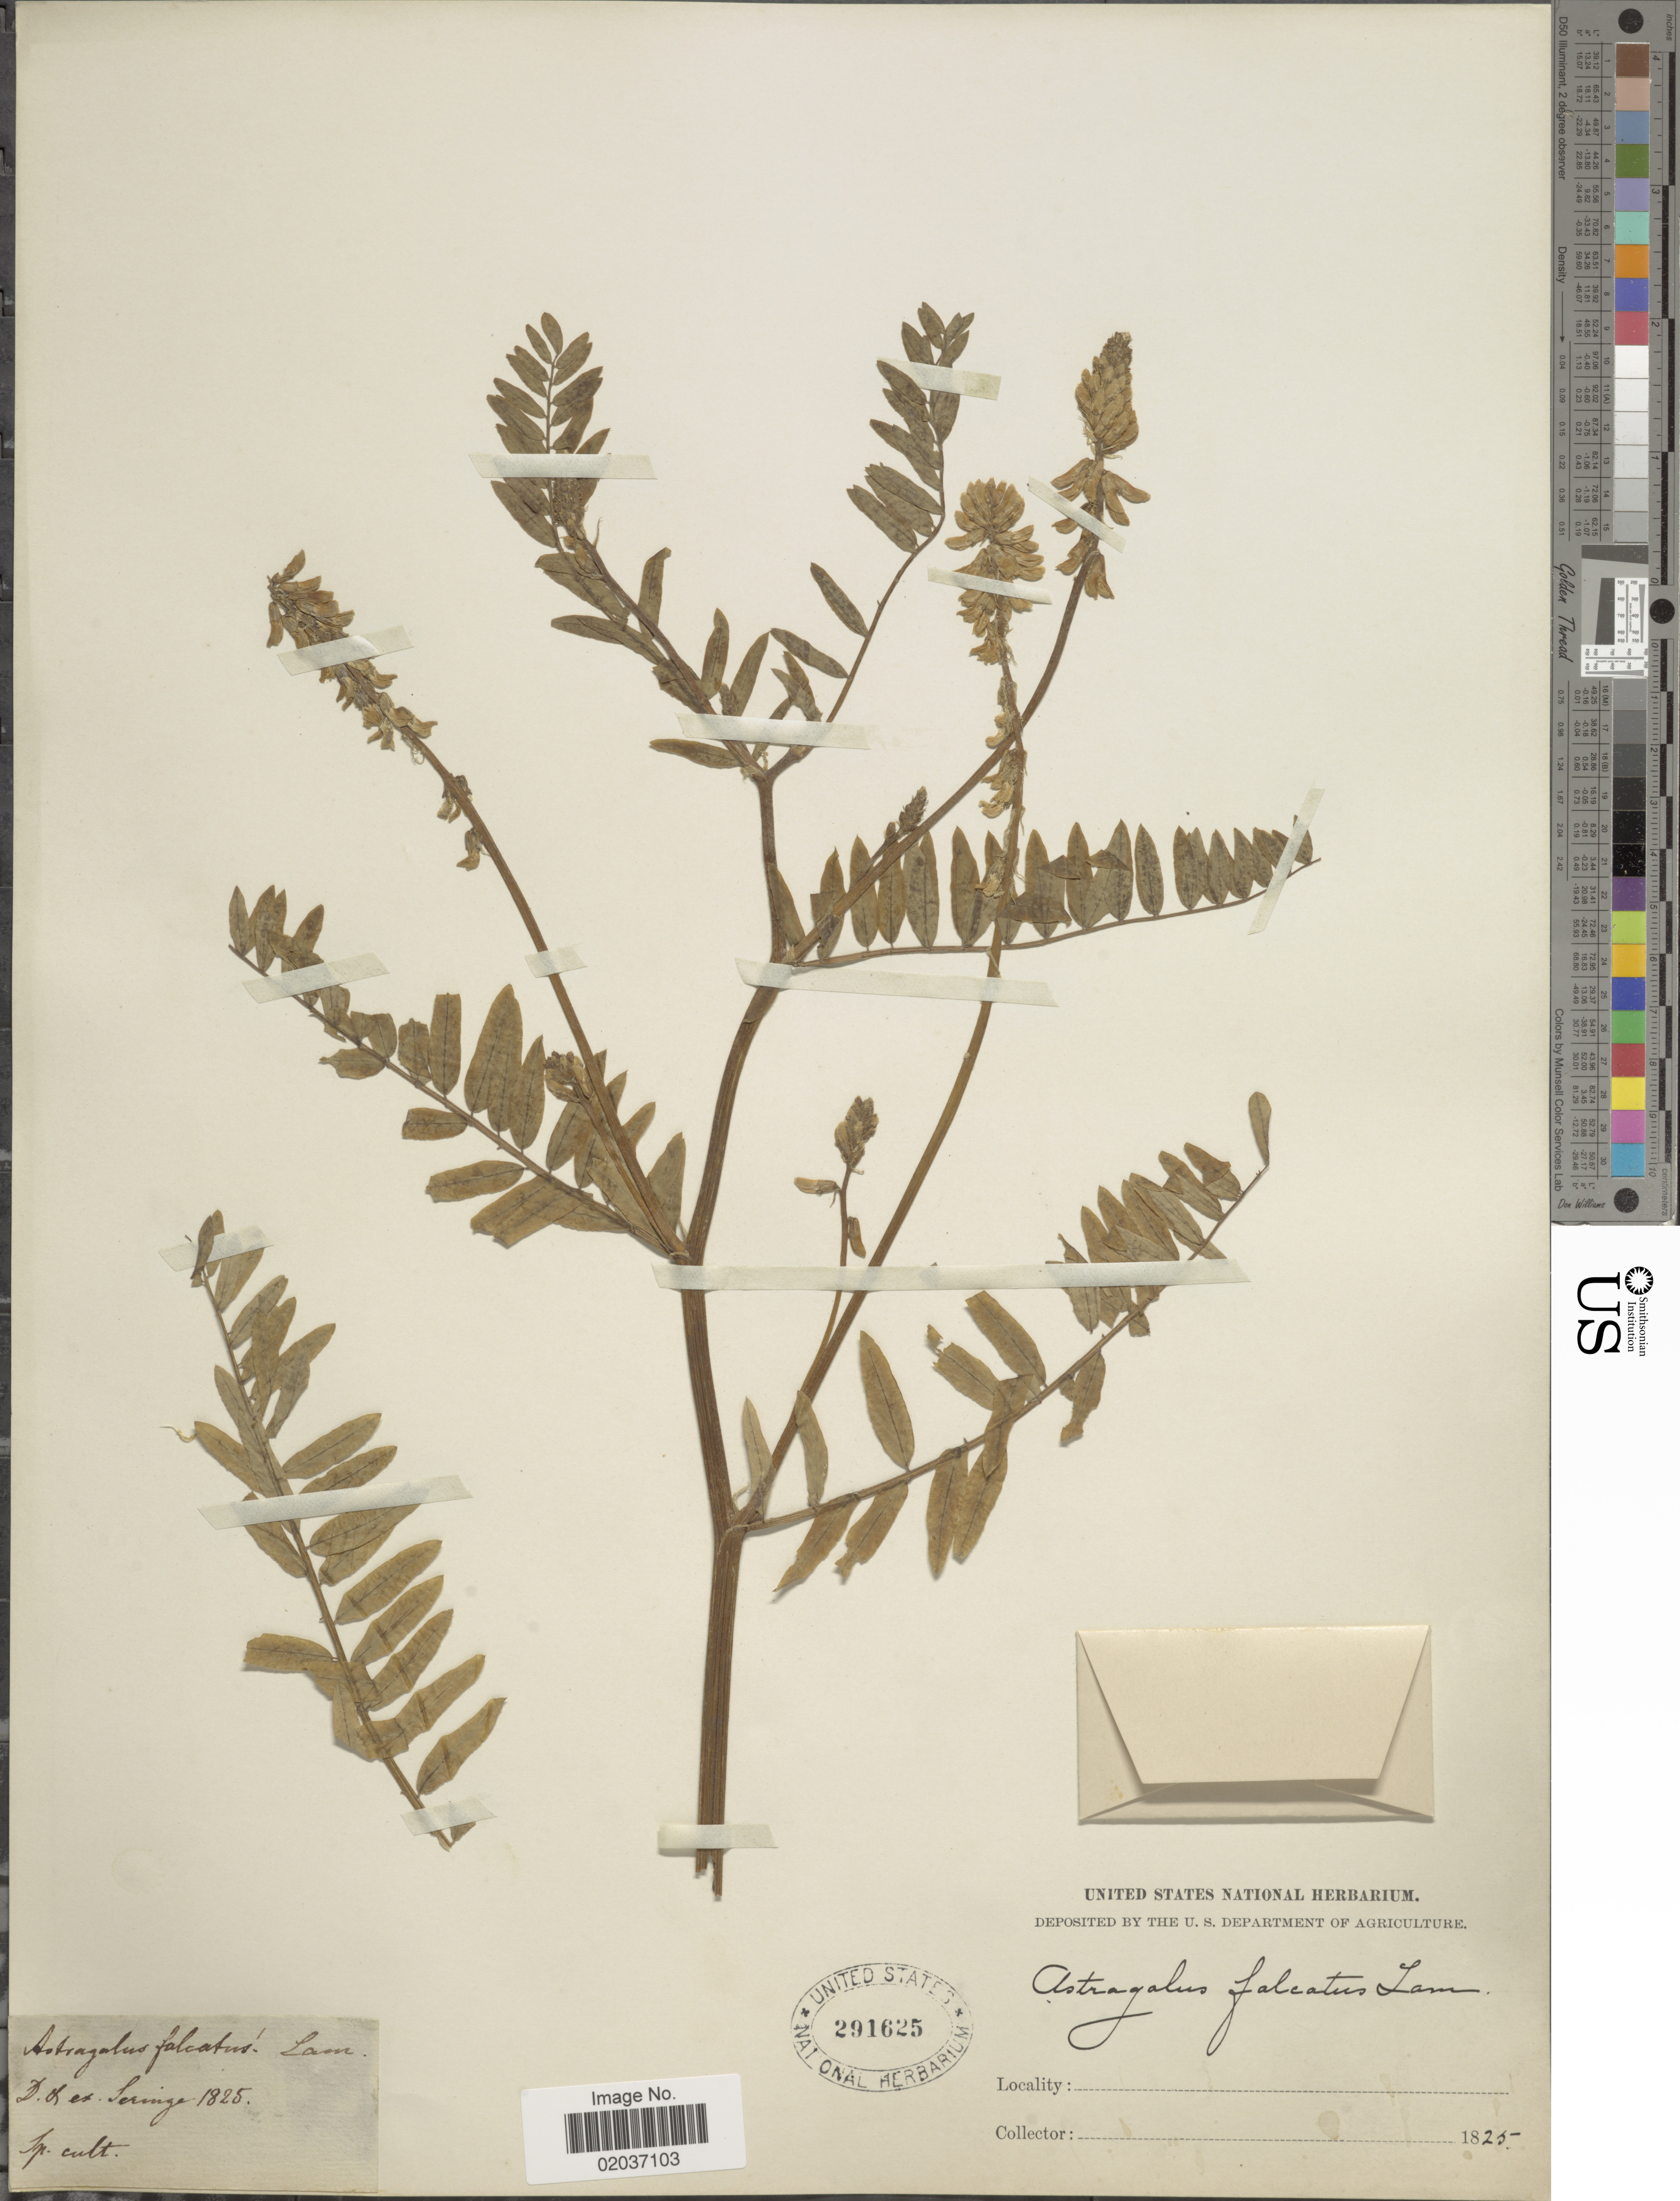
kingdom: Plantae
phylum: Tracheophyta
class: Magnoliopsida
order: Fabales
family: Fabaceae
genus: Astragalus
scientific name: Astragalus falcatus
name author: Lam.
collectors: ex herb. Seringe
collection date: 1825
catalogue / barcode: US 291625